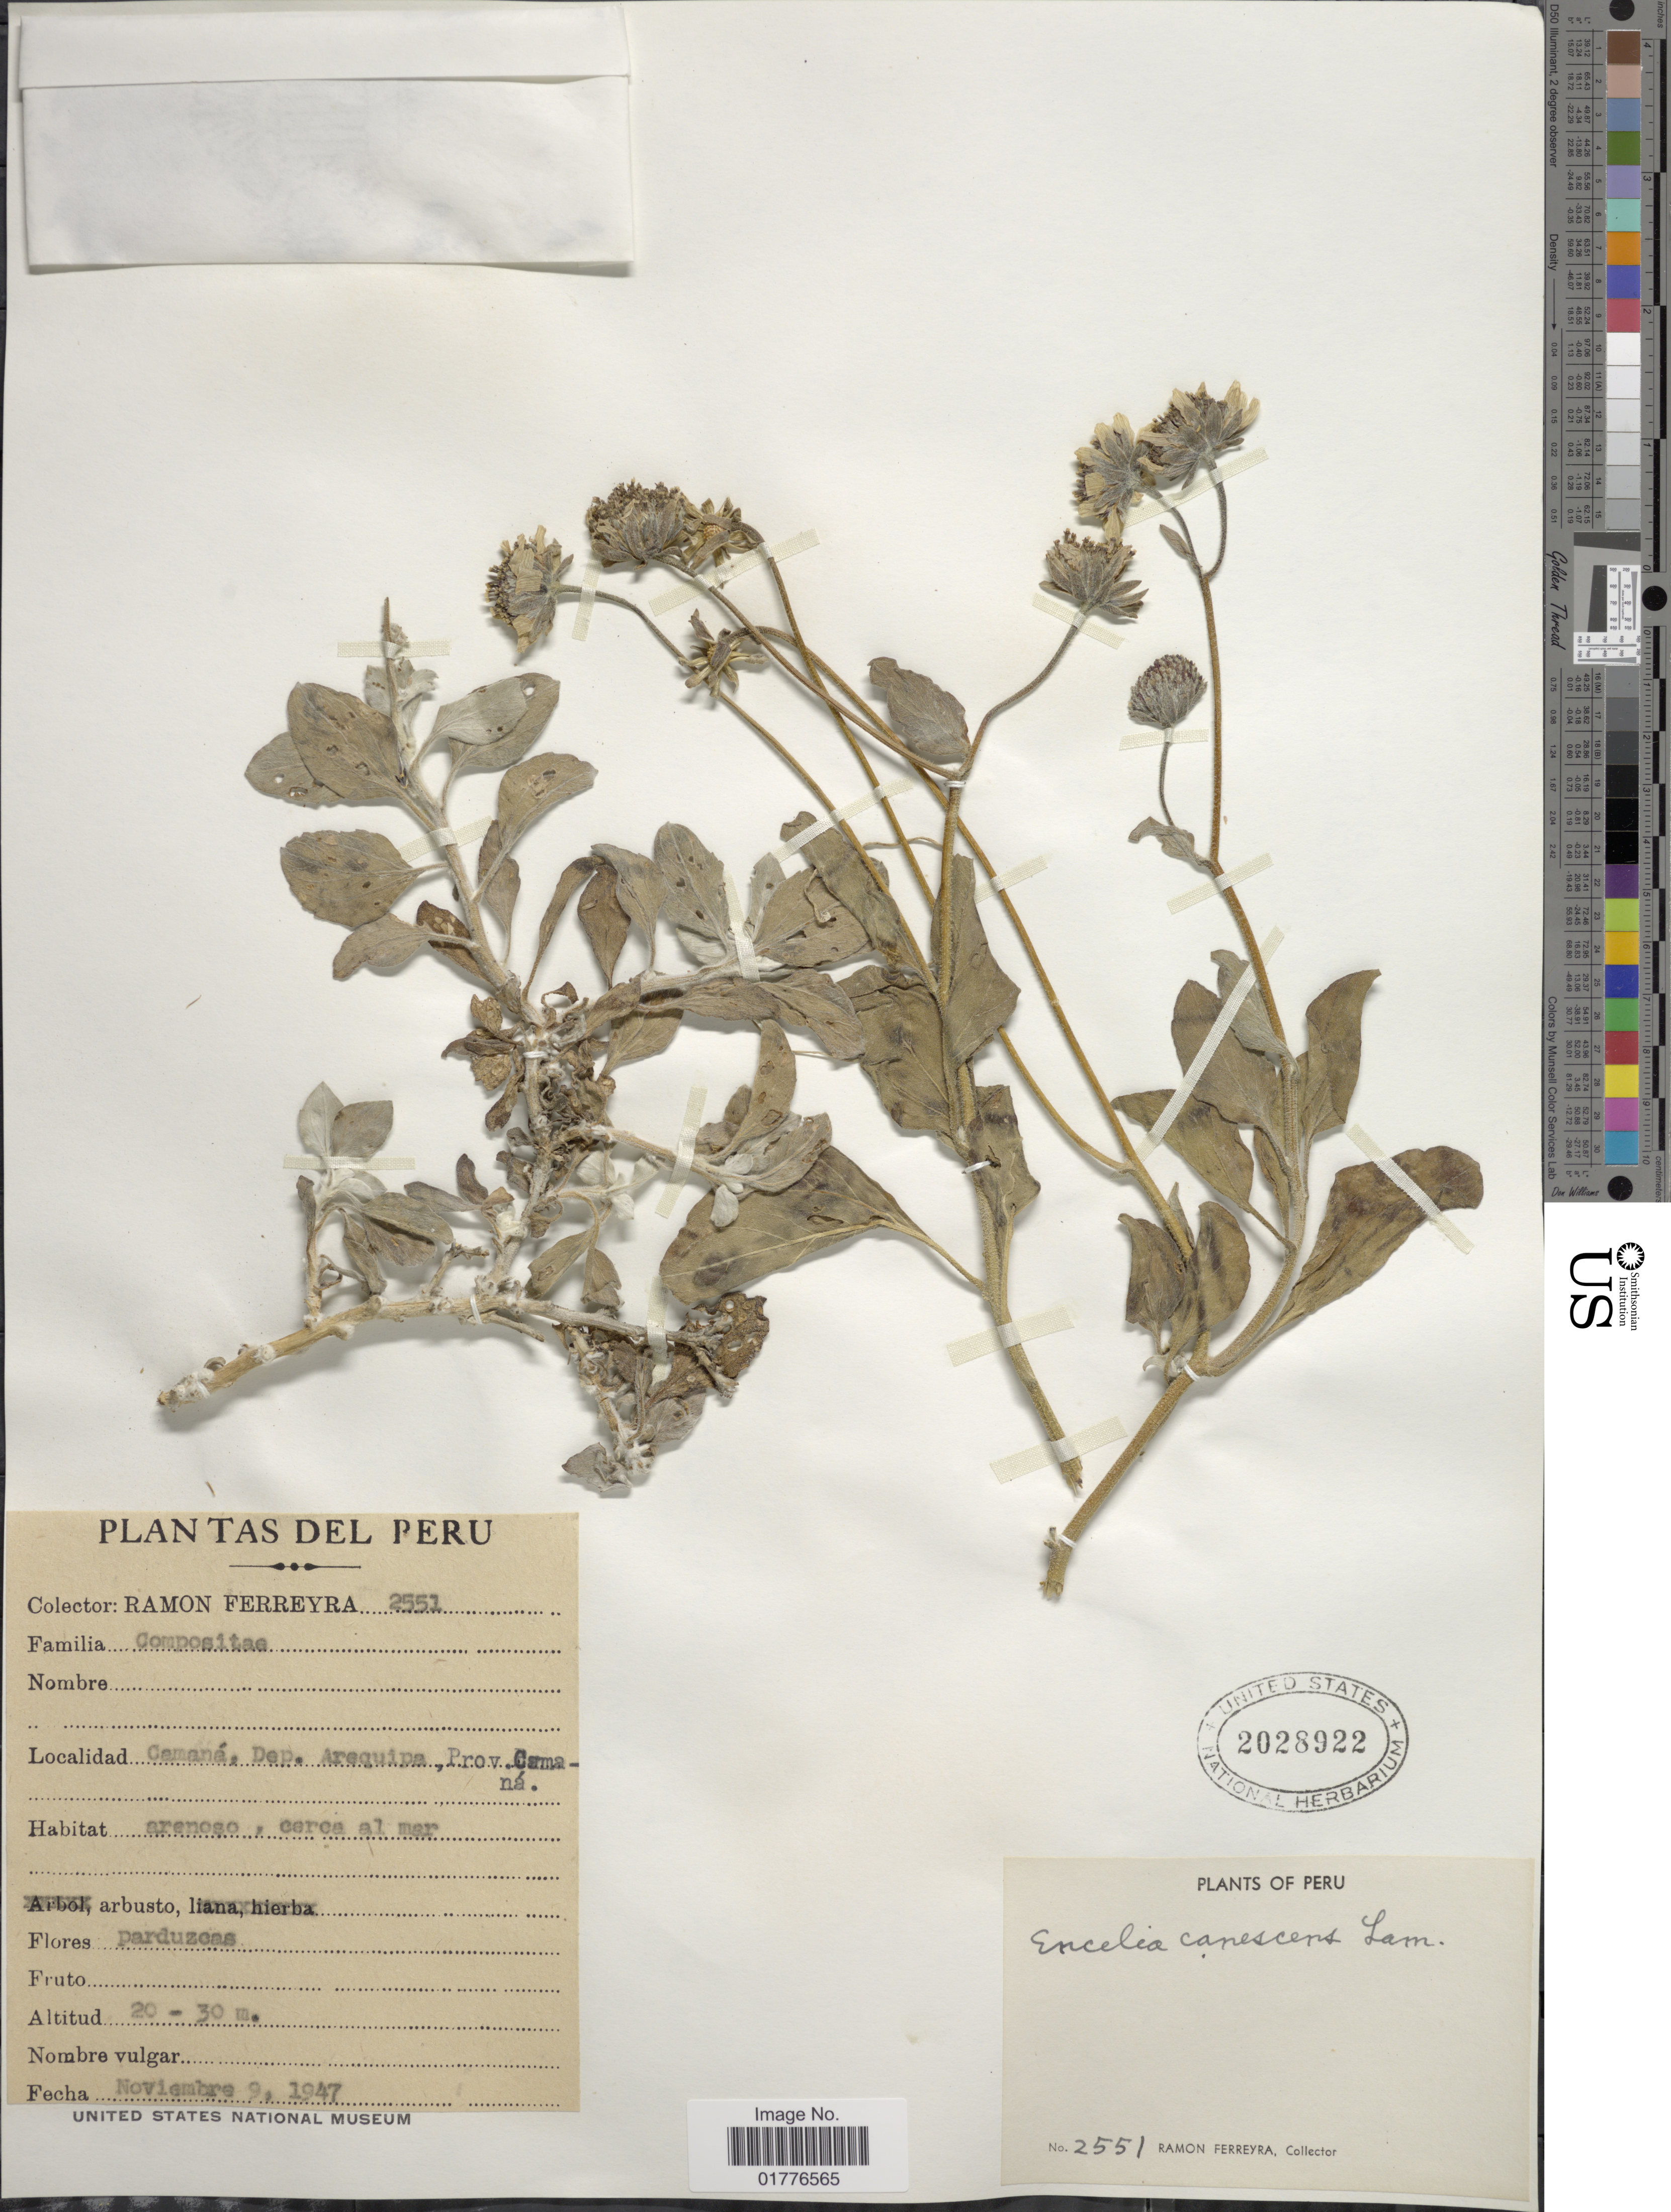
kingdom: Plantae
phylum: Tracheophyta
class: Magnoliopsida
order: Asterales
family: Asteraceae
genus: Encelia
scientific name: Encelia canescens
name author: Lam.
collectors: R. A. Ferreyra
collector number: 2551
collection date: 1947-11-09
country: Peru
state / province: Arequipa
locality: Camaná. Prov. Camaná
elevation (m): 20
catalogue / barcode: US 2028922